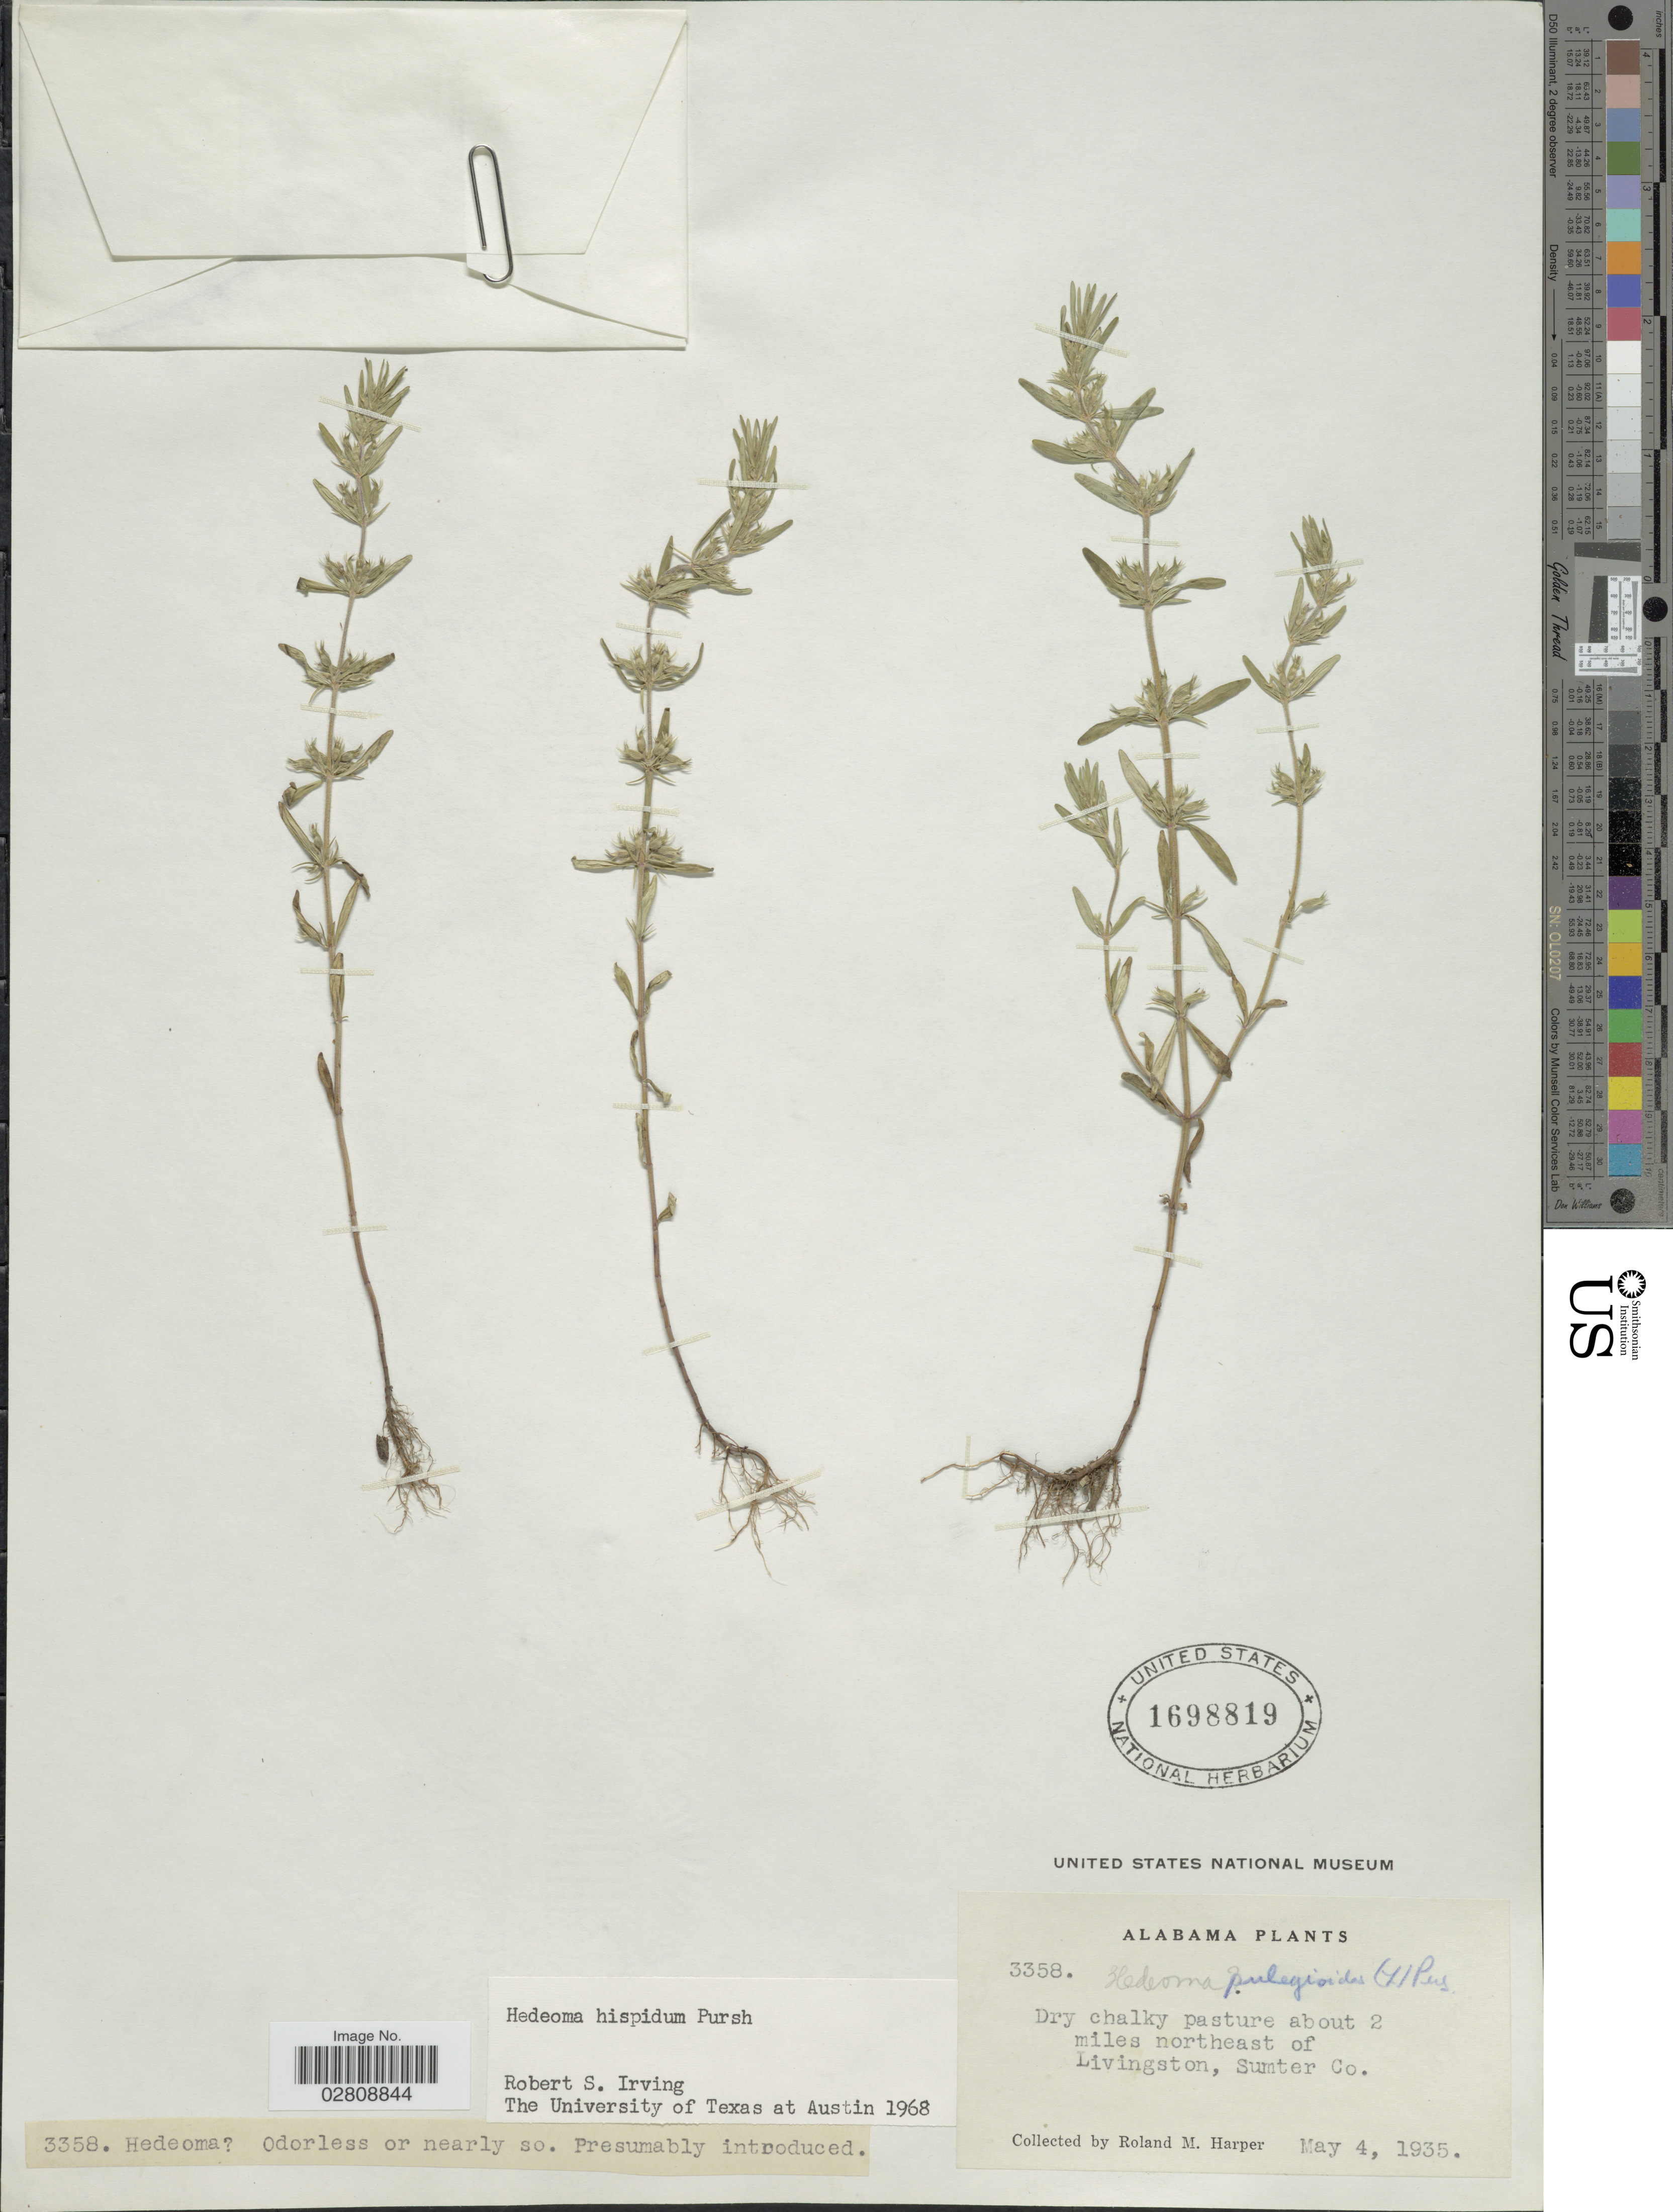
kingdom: Plantae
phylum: Tracheophyta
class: Magnoliopsida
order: Lamiales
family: Lamiaceae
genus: Hedeoma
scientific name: Hedeoma hispida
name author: Pursh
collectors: R. M. Harper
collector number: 3358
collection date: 1935-05-04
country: United States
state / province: Alabama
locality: Dry chalky pasture about 2 miles northeast of Livingston, Sumter Co.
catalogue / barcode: US 1698819